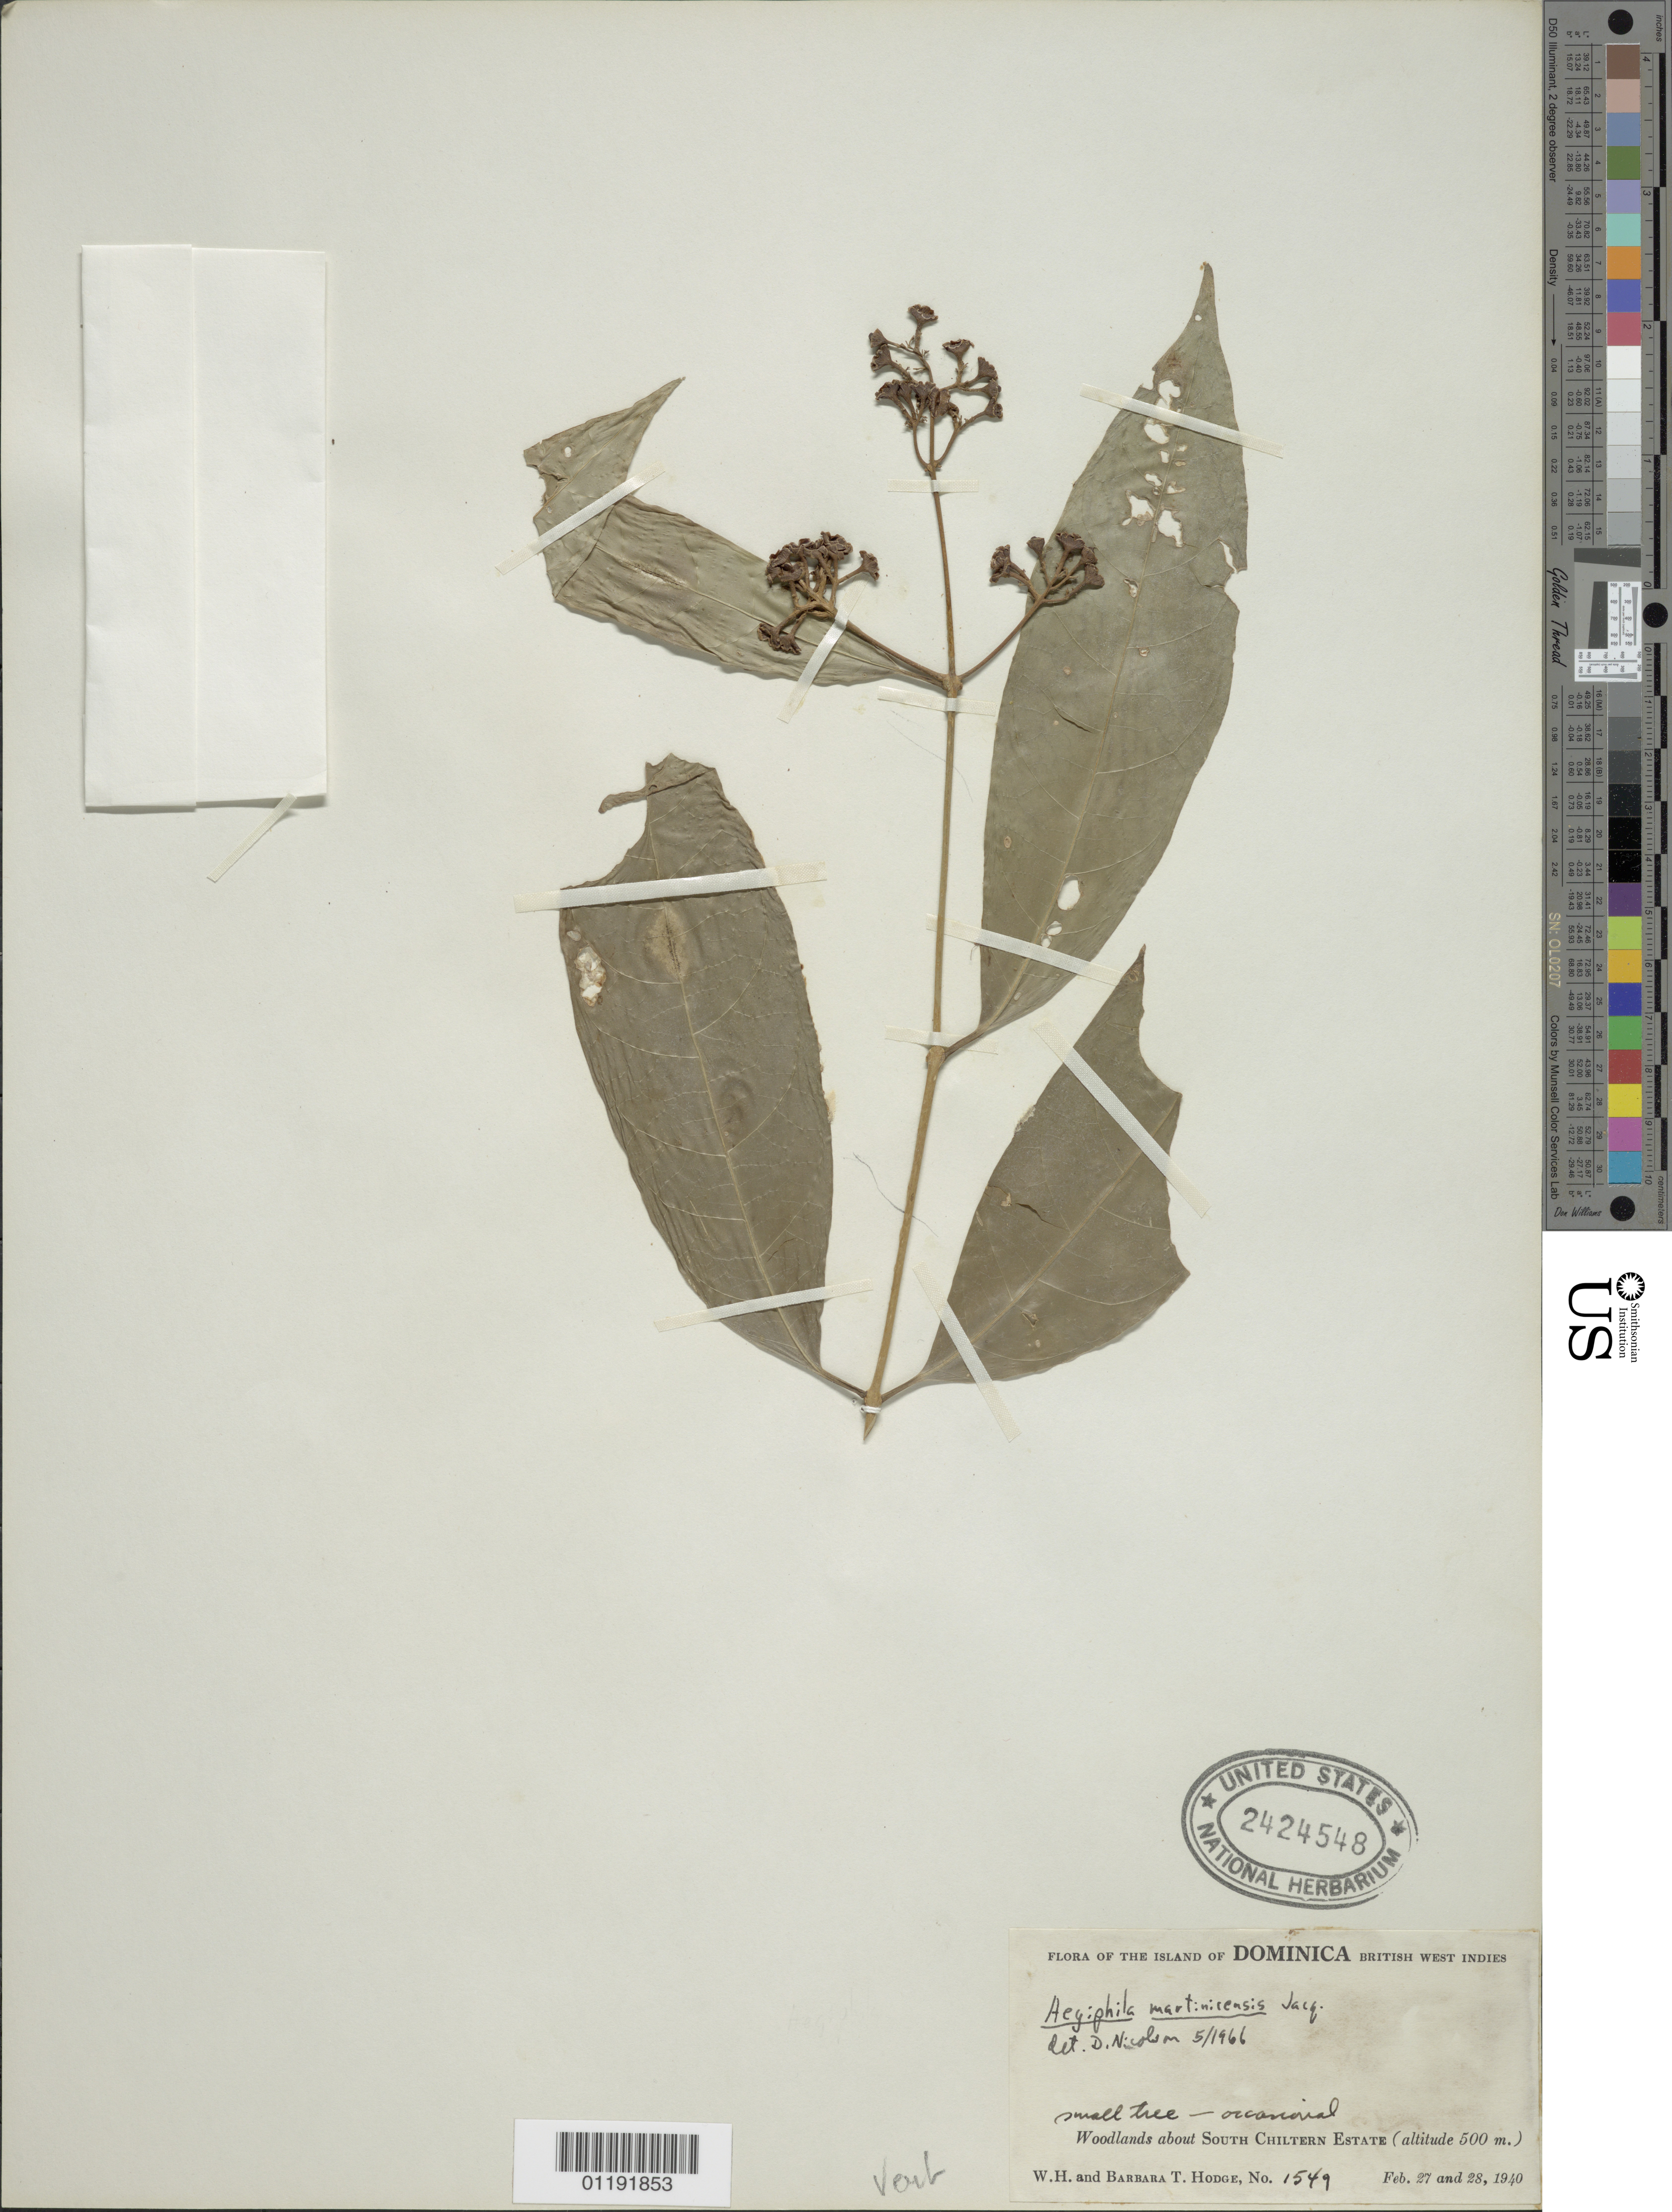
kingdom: Plantae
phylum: Tracheophyta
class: Magnoliopsida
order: Lamiales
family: Lamiaceae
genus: Aegiphila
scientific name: Aegiphila martinicensis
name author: Jacq.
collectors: W. Hodge & B. Hodge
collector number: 1549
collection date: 1940-02-27,1940-02-28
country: Dominica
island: Dominica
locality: Vicinity of South Chiltern Estate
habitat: Woodlands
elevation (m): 500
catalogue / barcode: US 2424548